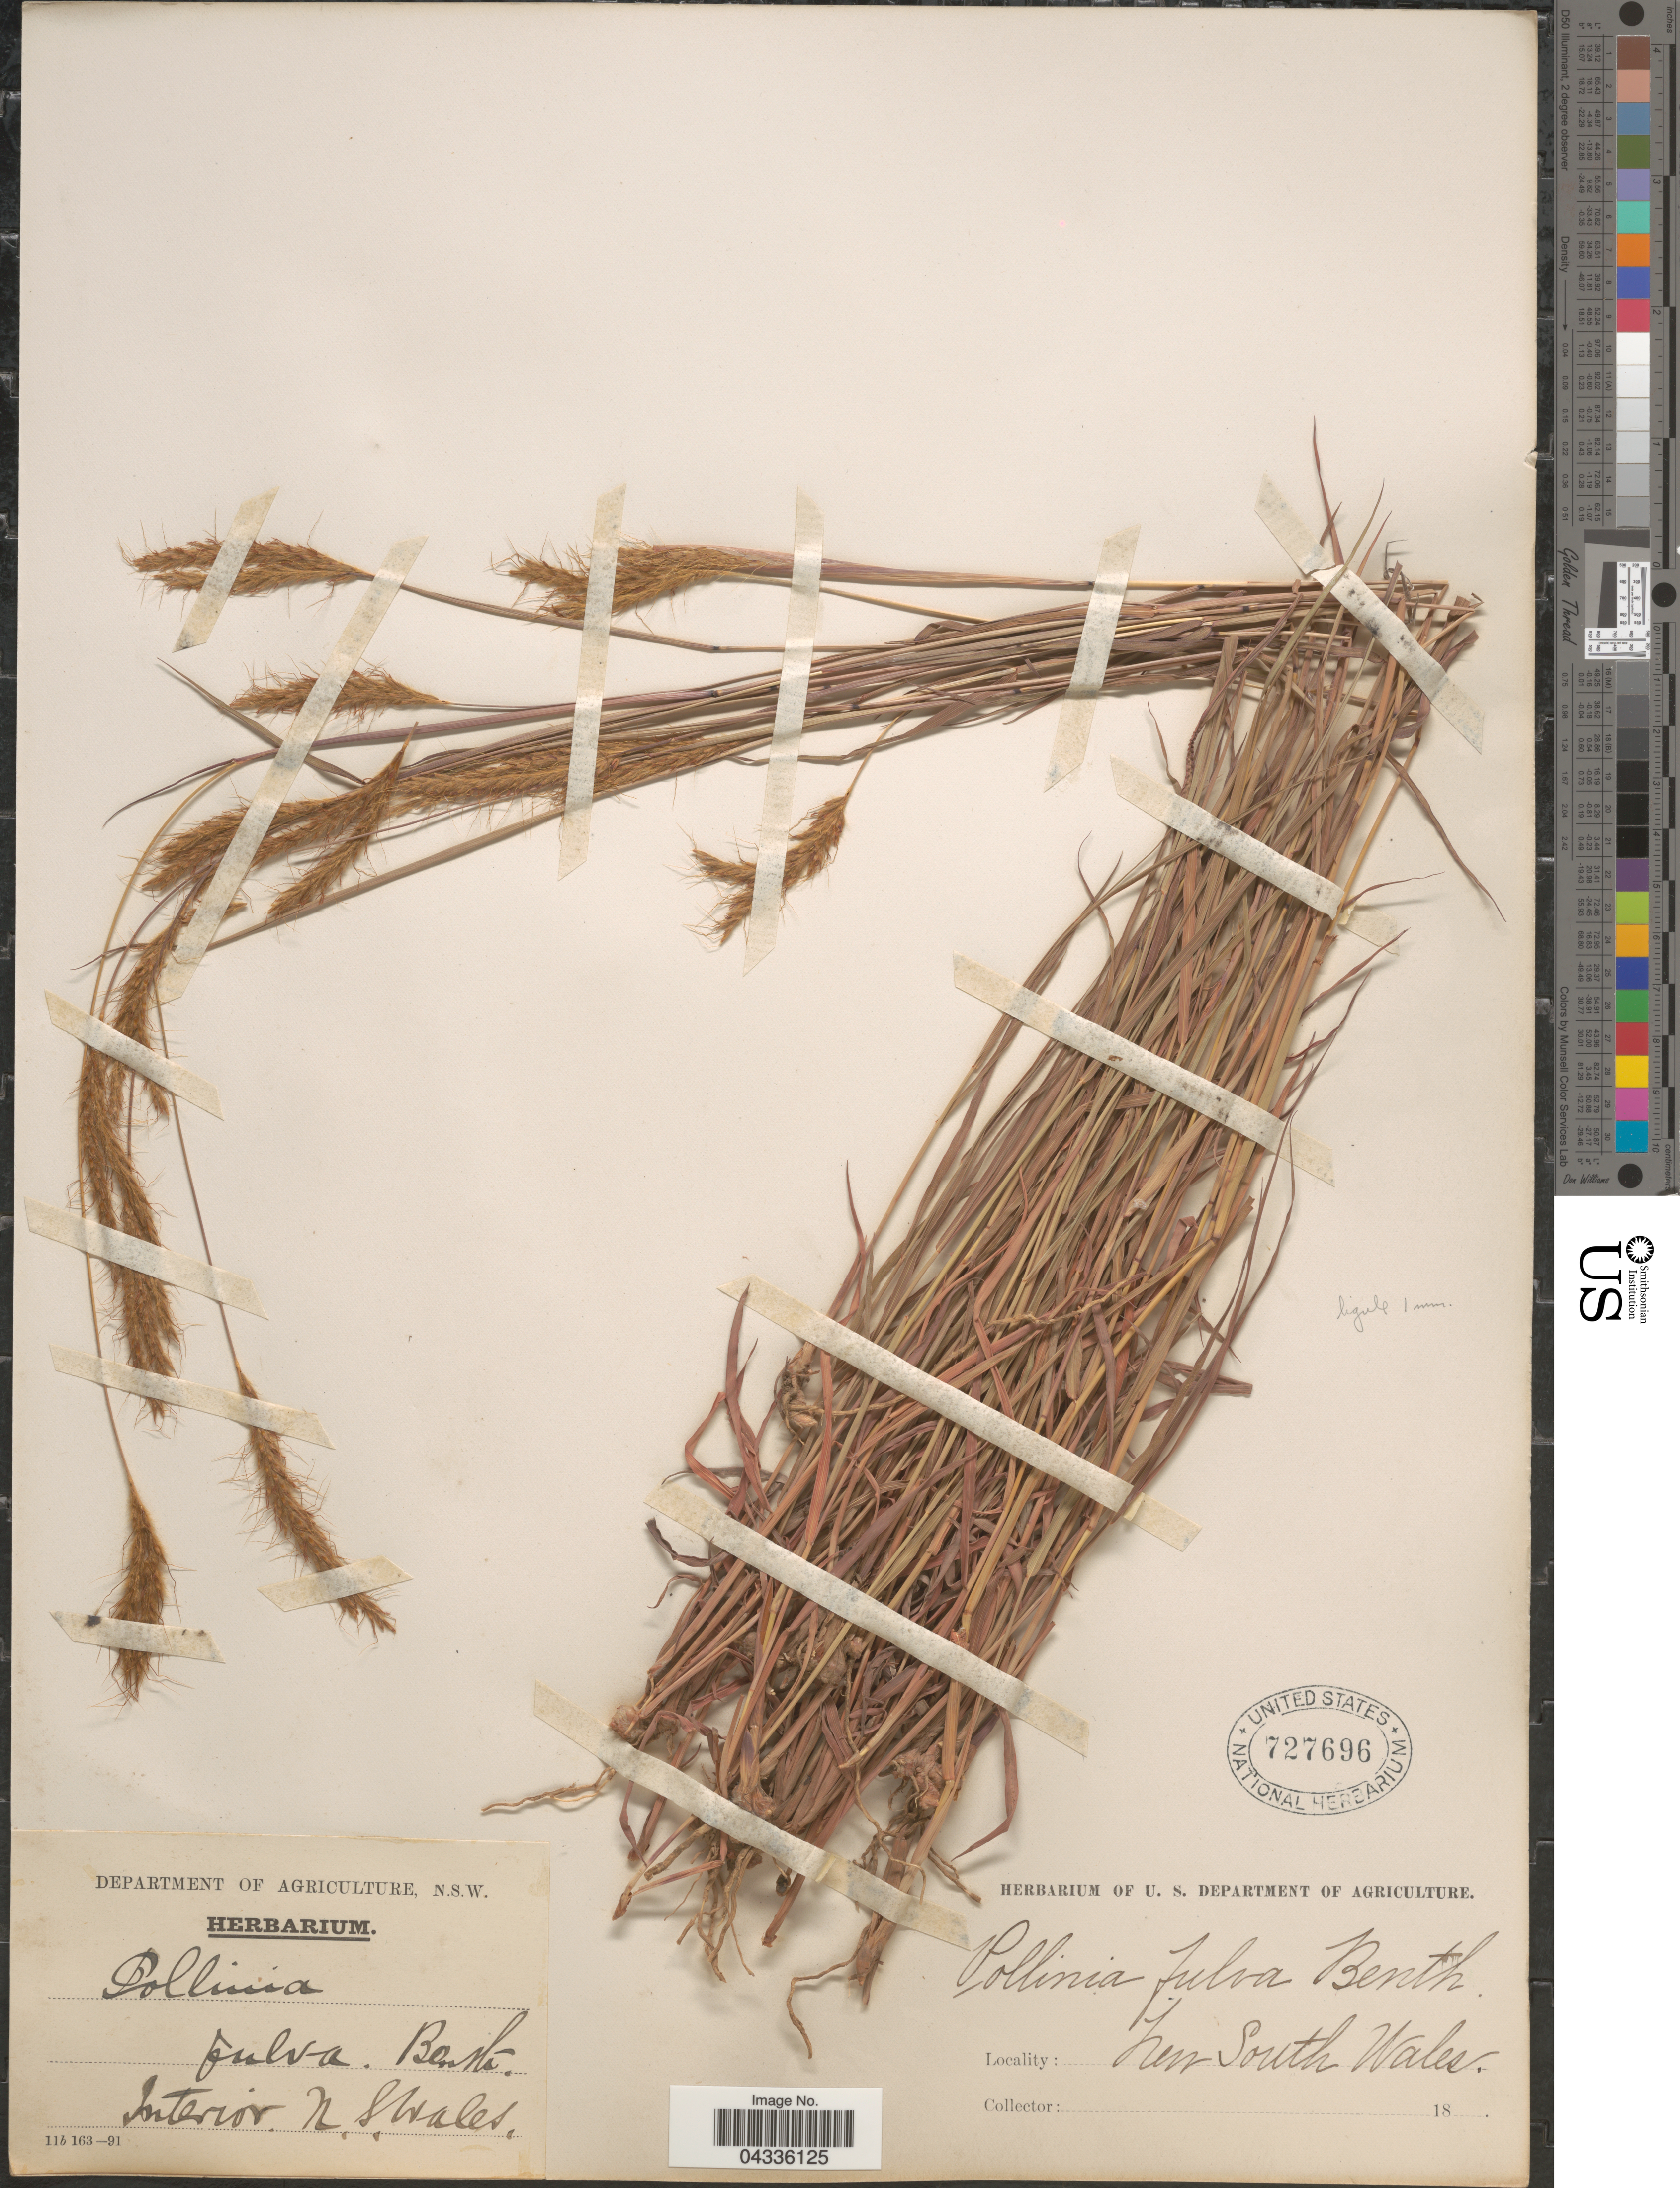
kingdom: Plantae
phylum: Tracheophyta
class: Liliopsida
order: Poales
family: Poaceae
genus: Eulalia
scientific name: Eulalia aurea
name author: (Bory) Kunth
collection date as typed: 18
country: Australia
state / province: New South Wales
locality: Interior.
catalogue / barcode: US 727696